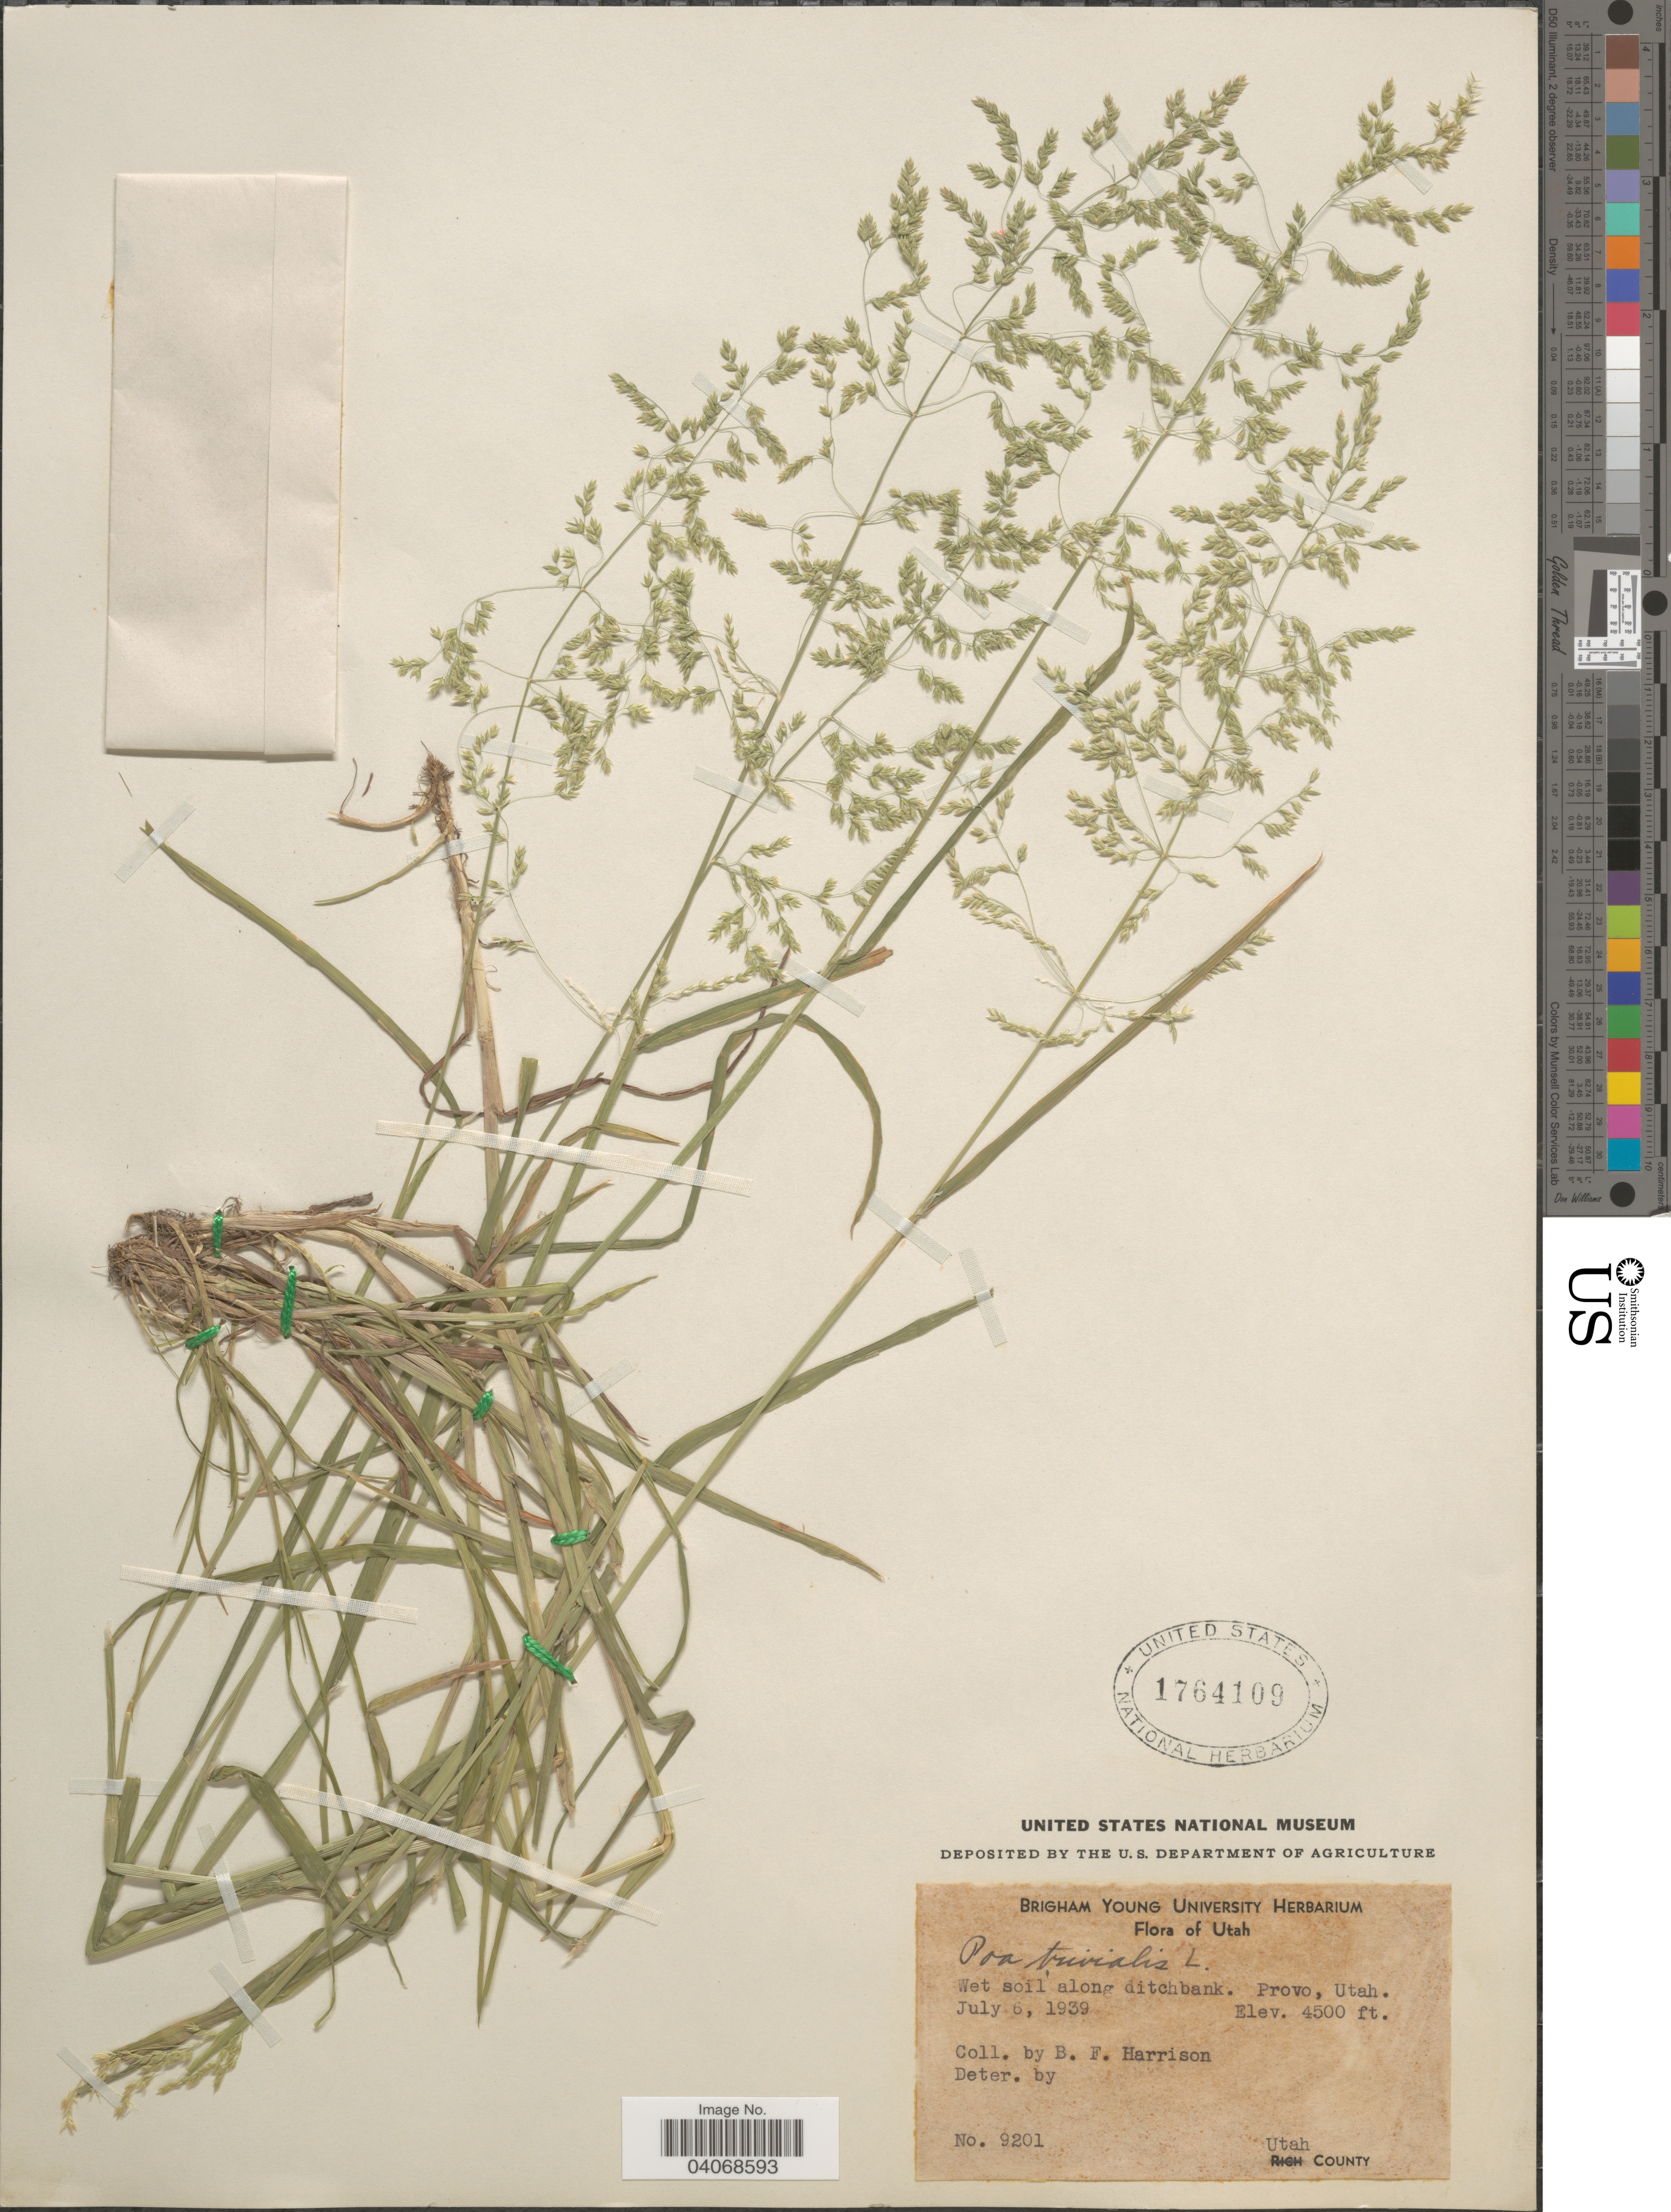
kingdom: Plantae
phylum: Tracheophyta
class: Liliopsida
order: Poales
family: Poaceae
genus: Poa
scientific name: Poa trivialis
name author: L.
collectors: B. F. Harrison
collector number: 9201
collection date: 1939-07-06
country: United States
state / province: Utah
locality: Wet soil along ditchbank. Provo. Utah County.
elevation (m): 1372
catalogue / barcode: US 1764109